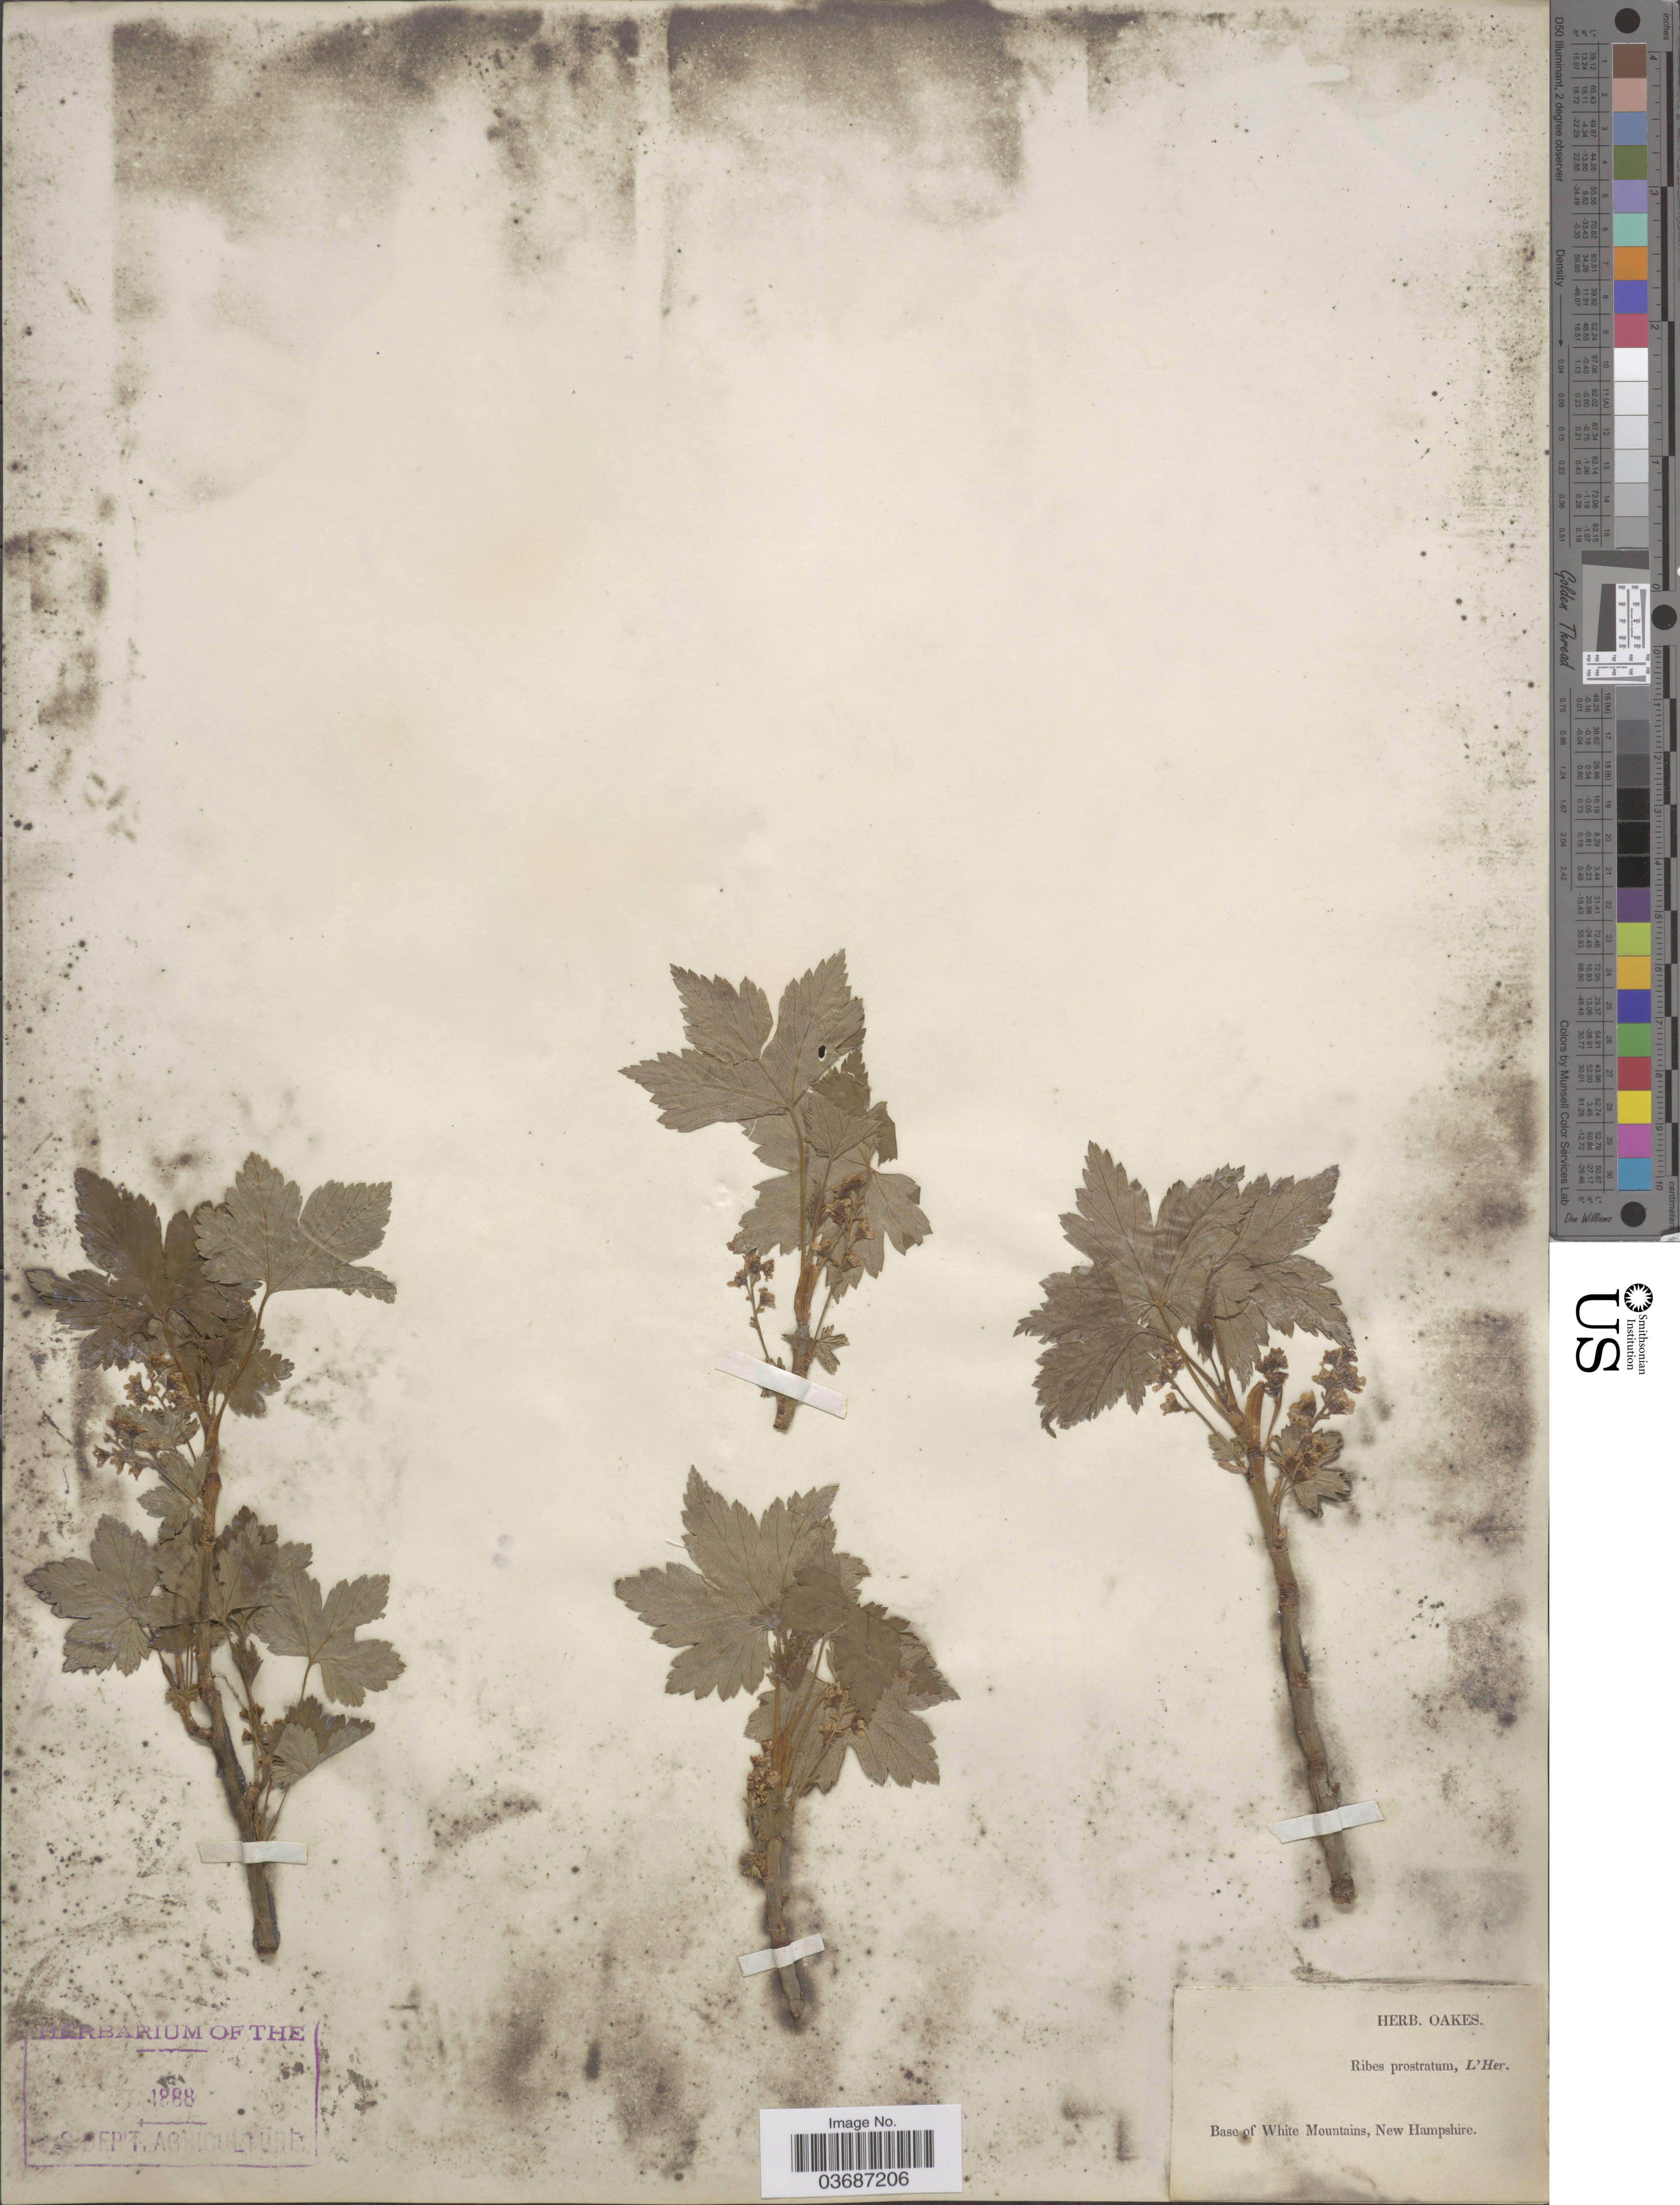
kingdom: Plantae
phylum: Tracheophyta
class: Magnoliopsida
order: Saxifragales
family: Grossulariaceae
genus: Ribes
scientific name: Ribes glandulosum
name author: Ruiz & Pav.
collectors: ex herb. Oakes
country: United States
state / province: New Hampshire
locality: Base of White Mountains.